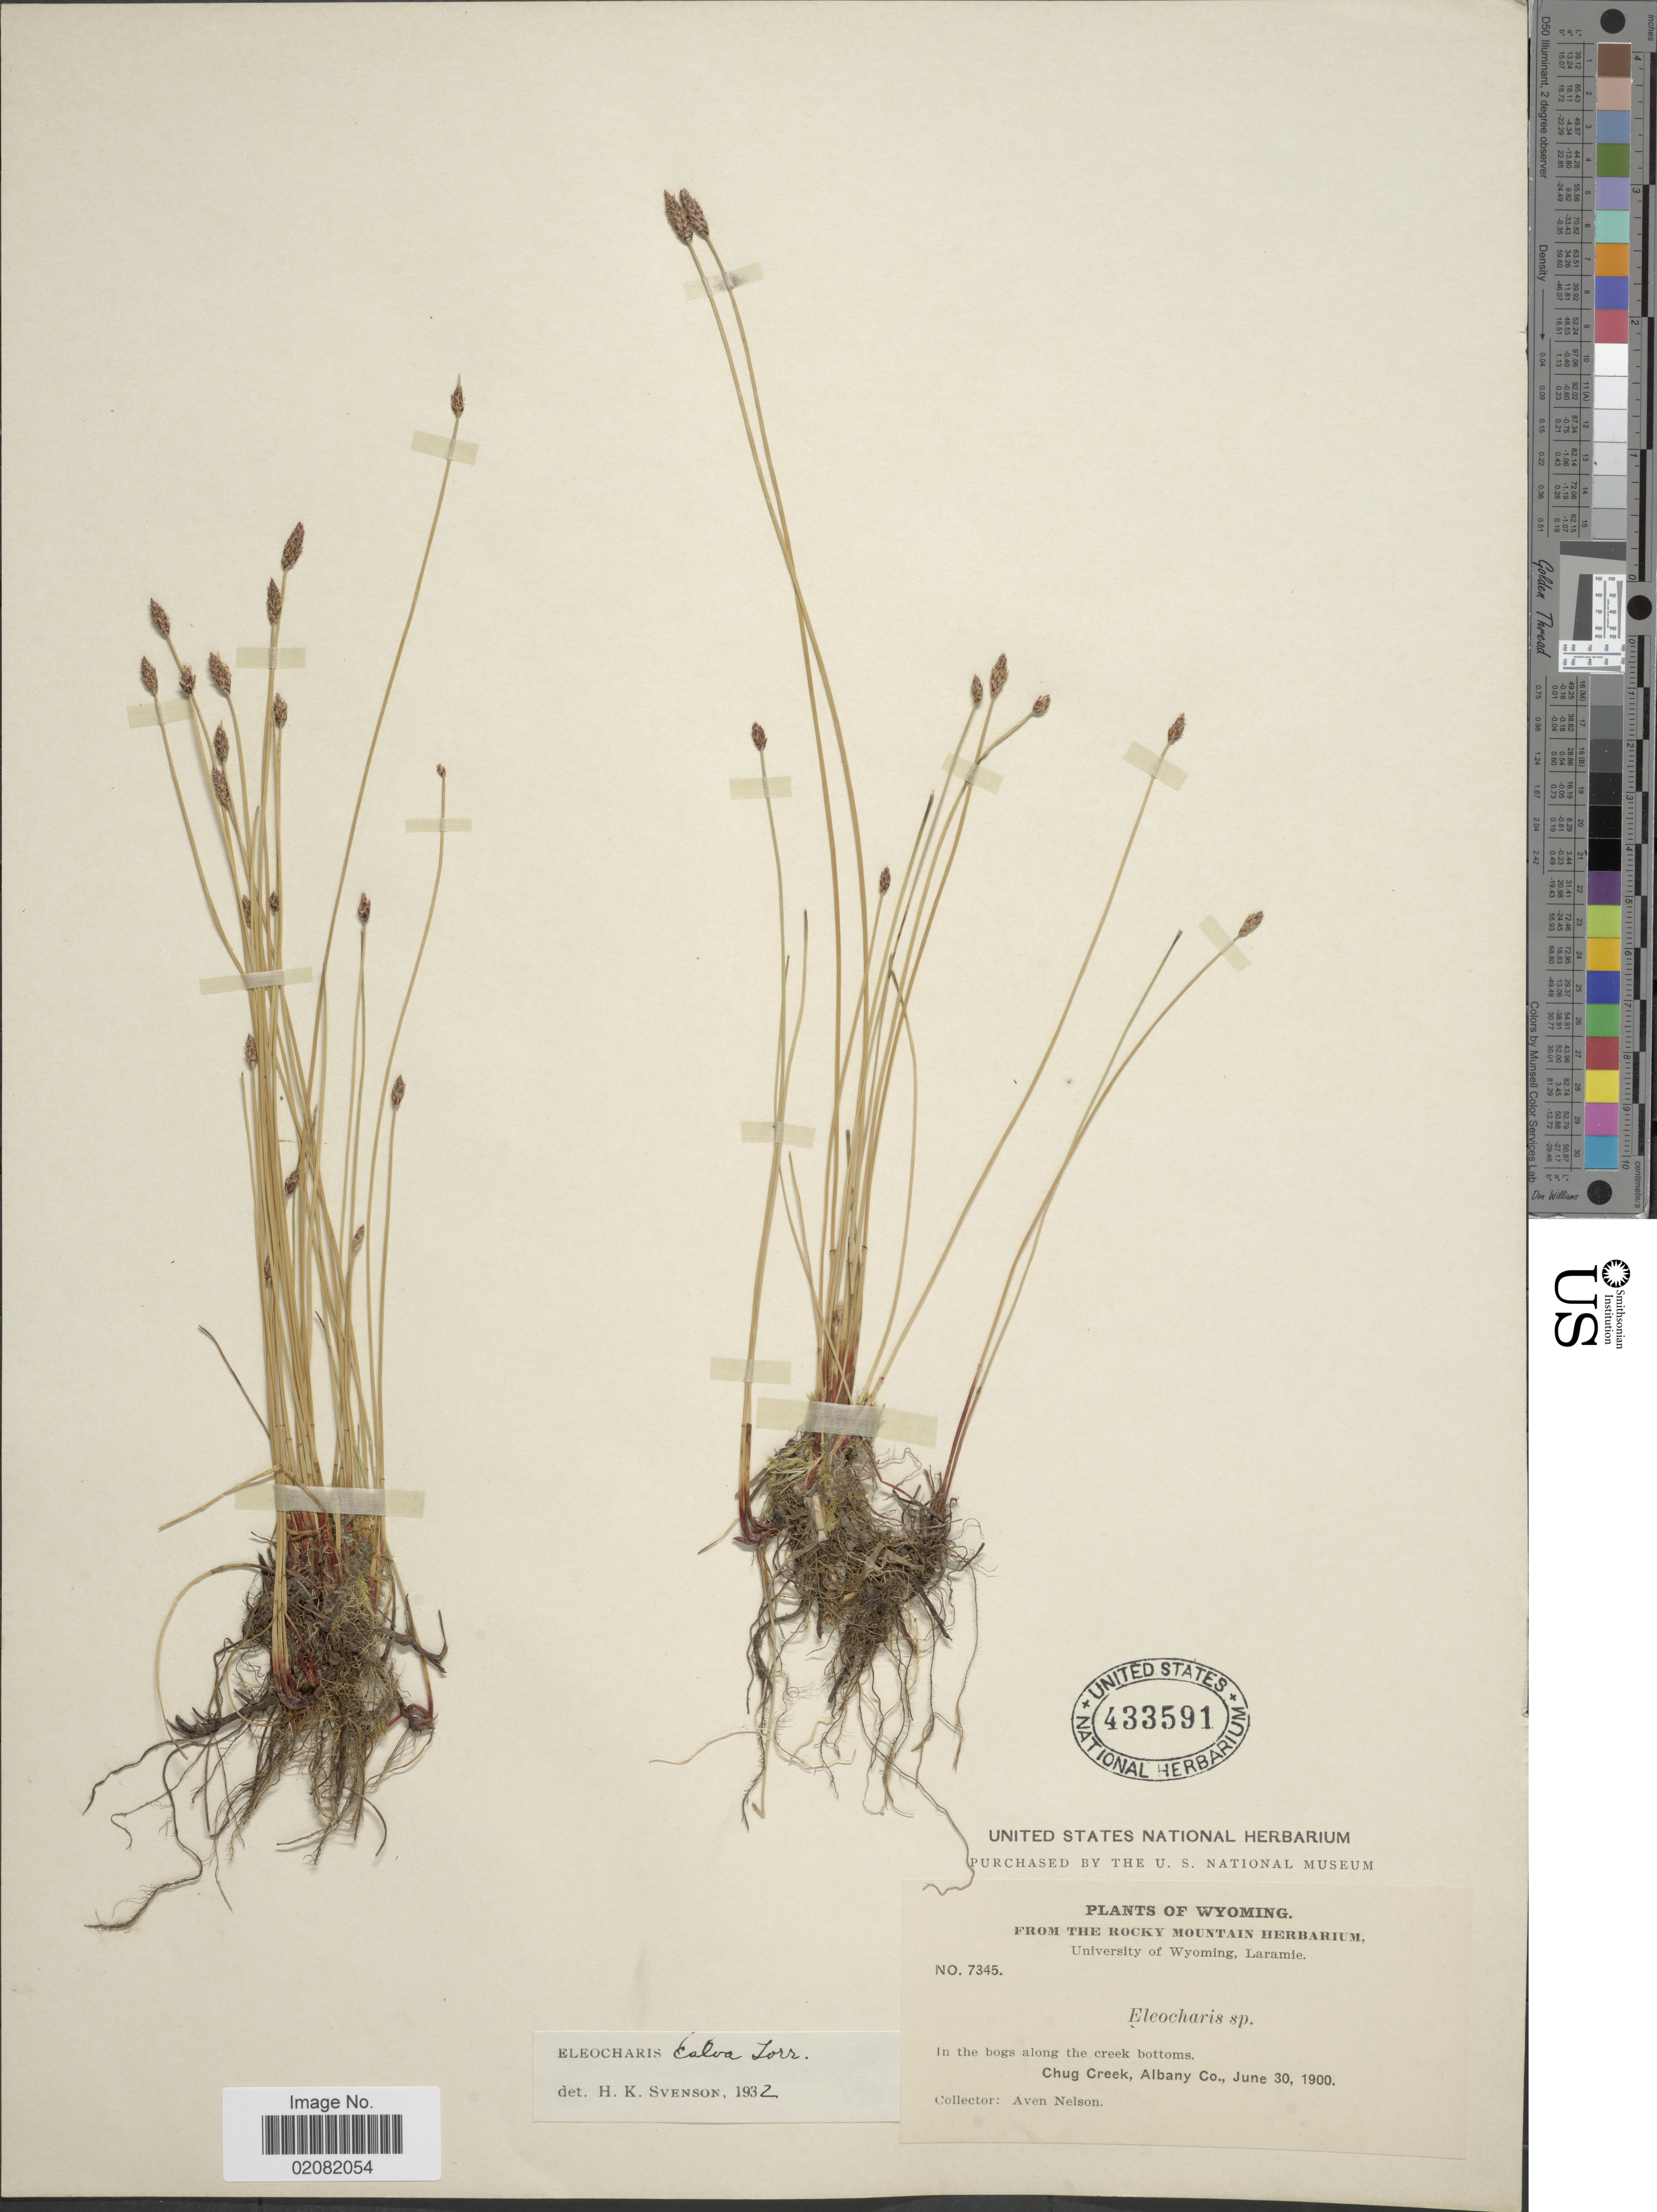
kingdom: Plantae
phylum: Tracheophyta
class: Liliopsida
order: Poales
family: Cyperaceae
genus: Eleocharis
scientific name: Eleocharis erythropoda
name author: Steud.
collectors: A. Nelson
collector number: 7345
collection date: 1900-06-30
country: United States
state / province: Wyoming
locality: In the bogs along the creek bottoms, Chug Creek, Albany Co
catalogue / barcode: US 433591